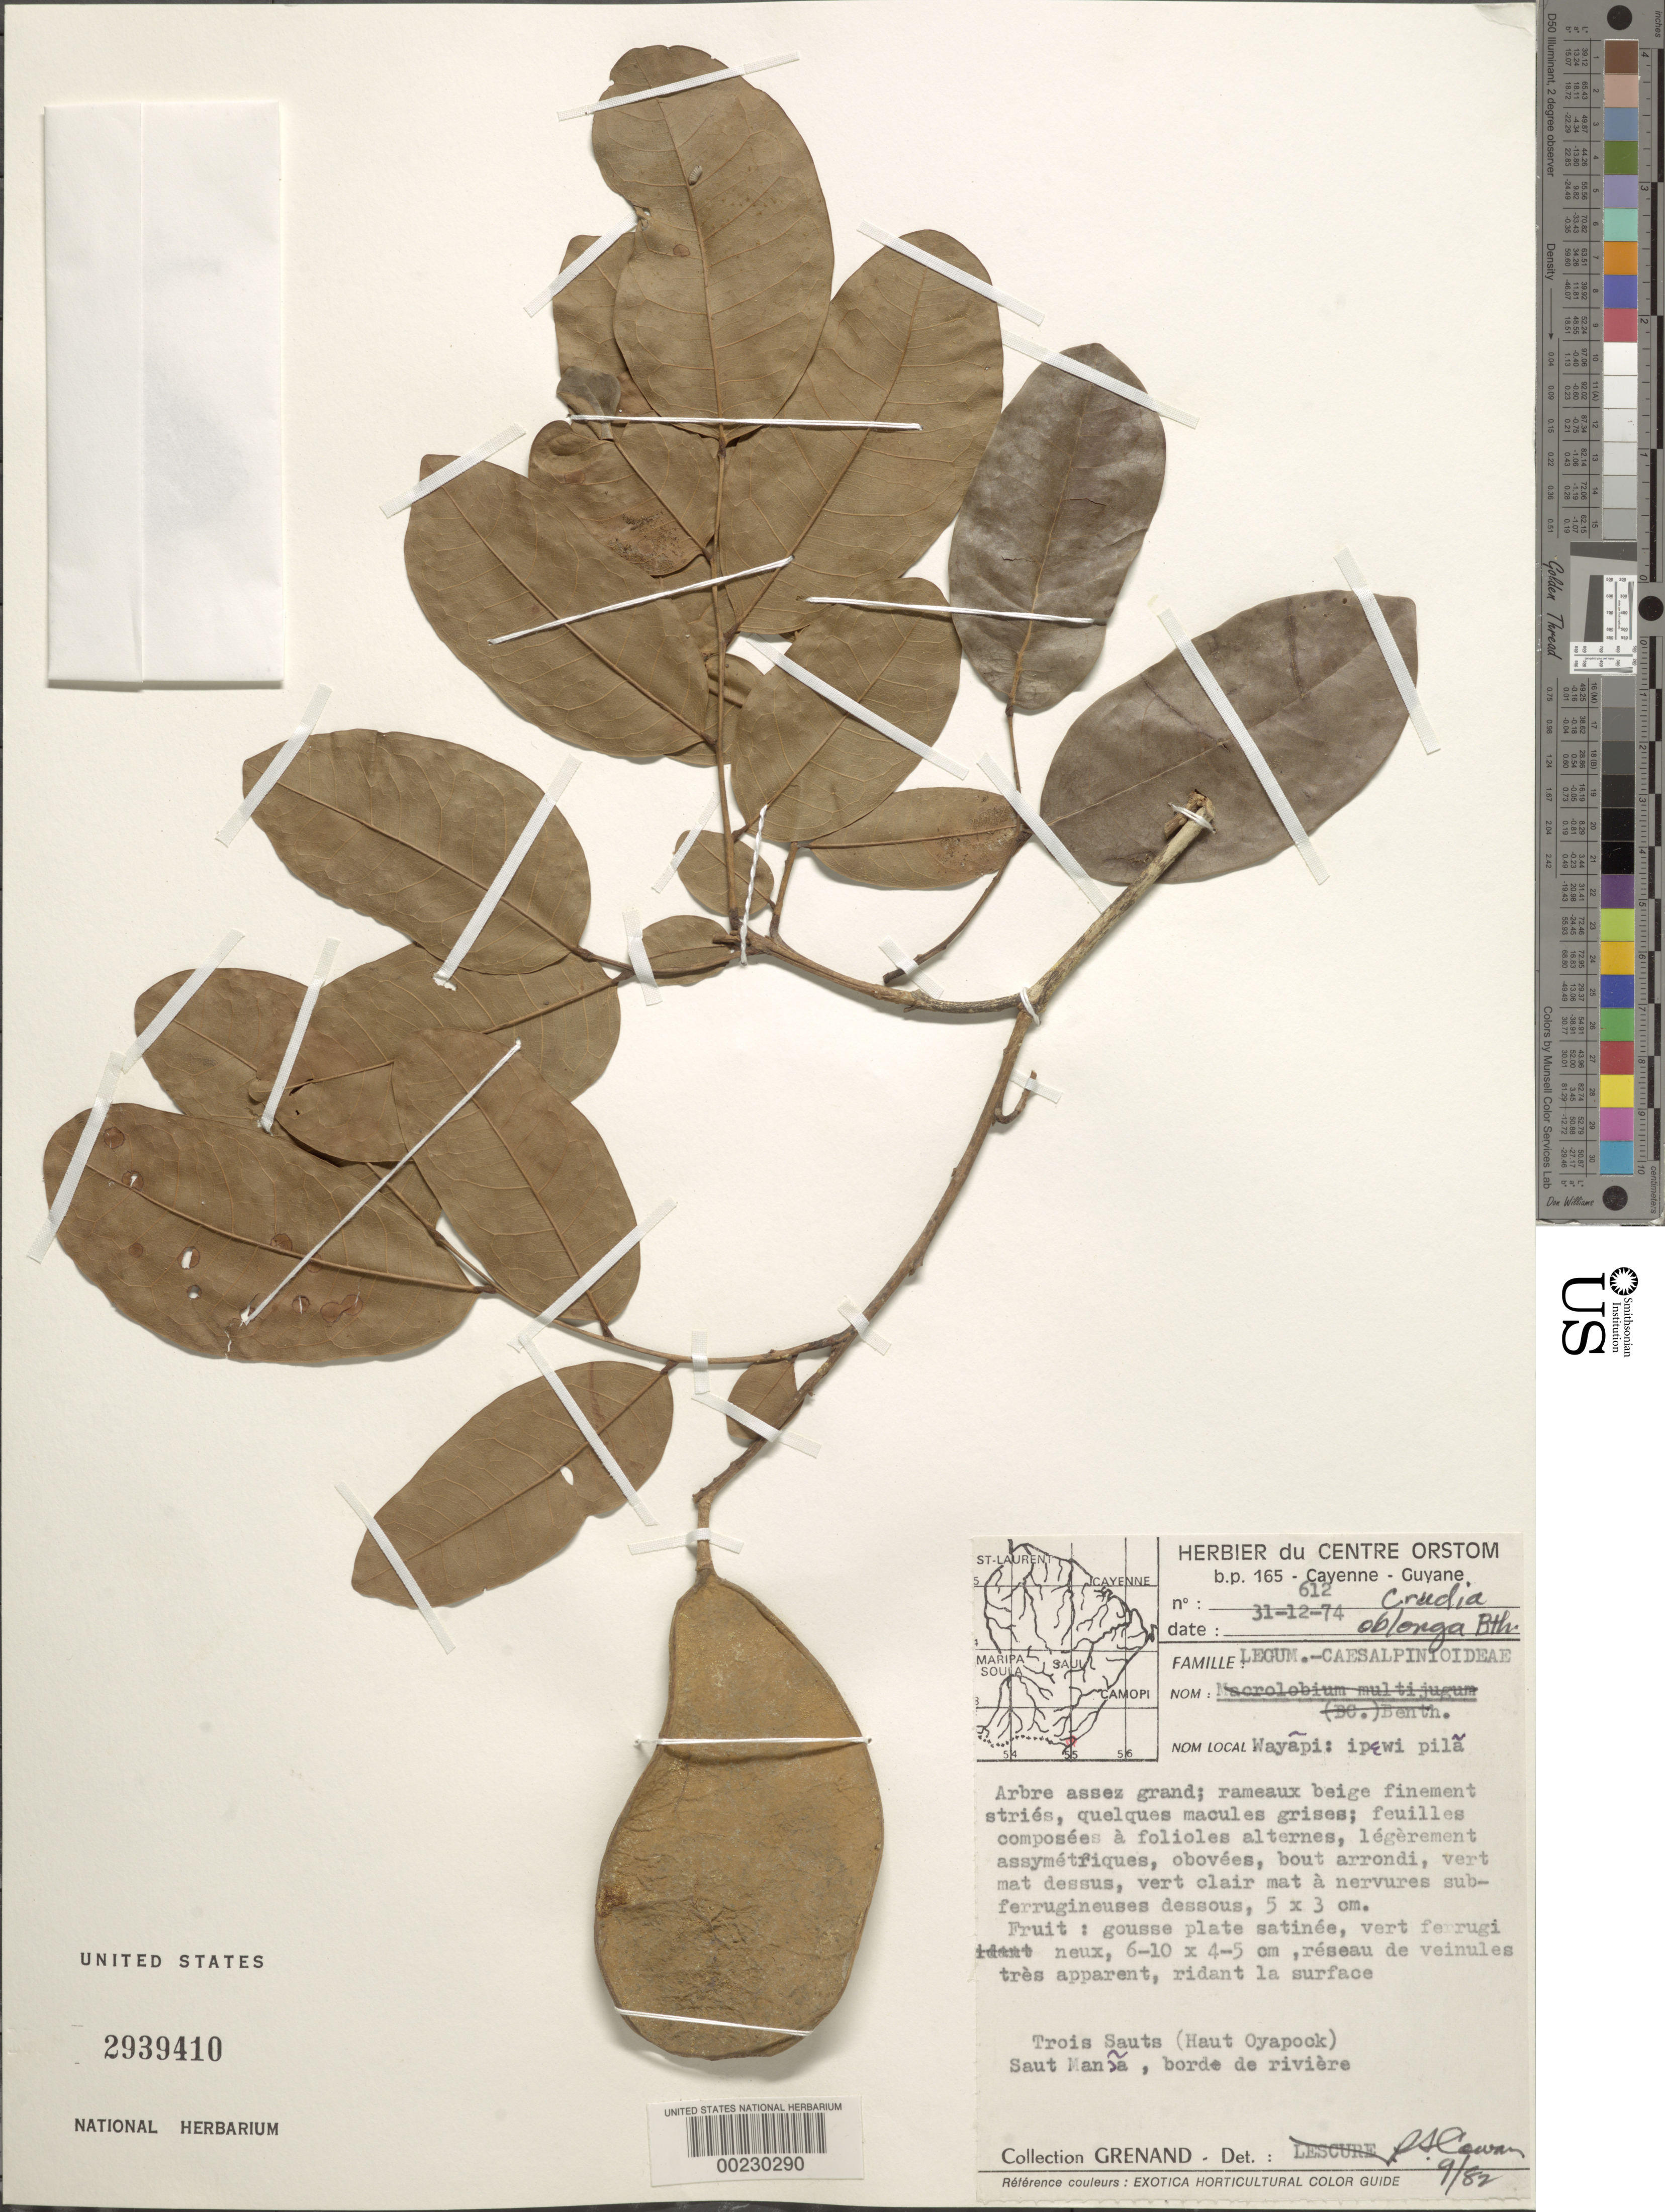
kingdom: Plantae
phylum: Tracheophyta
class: Magnoliopsida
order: Fabales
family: Fabaceae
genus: Crudia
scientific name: Crudia oblonga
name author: Benth.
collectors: P. Grenand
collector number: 612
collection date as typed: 31 Dec 1974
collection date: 1974-12-31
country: French Guiana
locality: Trois sauts (haut oyapock) saut manoa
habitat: Edge of the river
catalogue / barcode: US 2939410